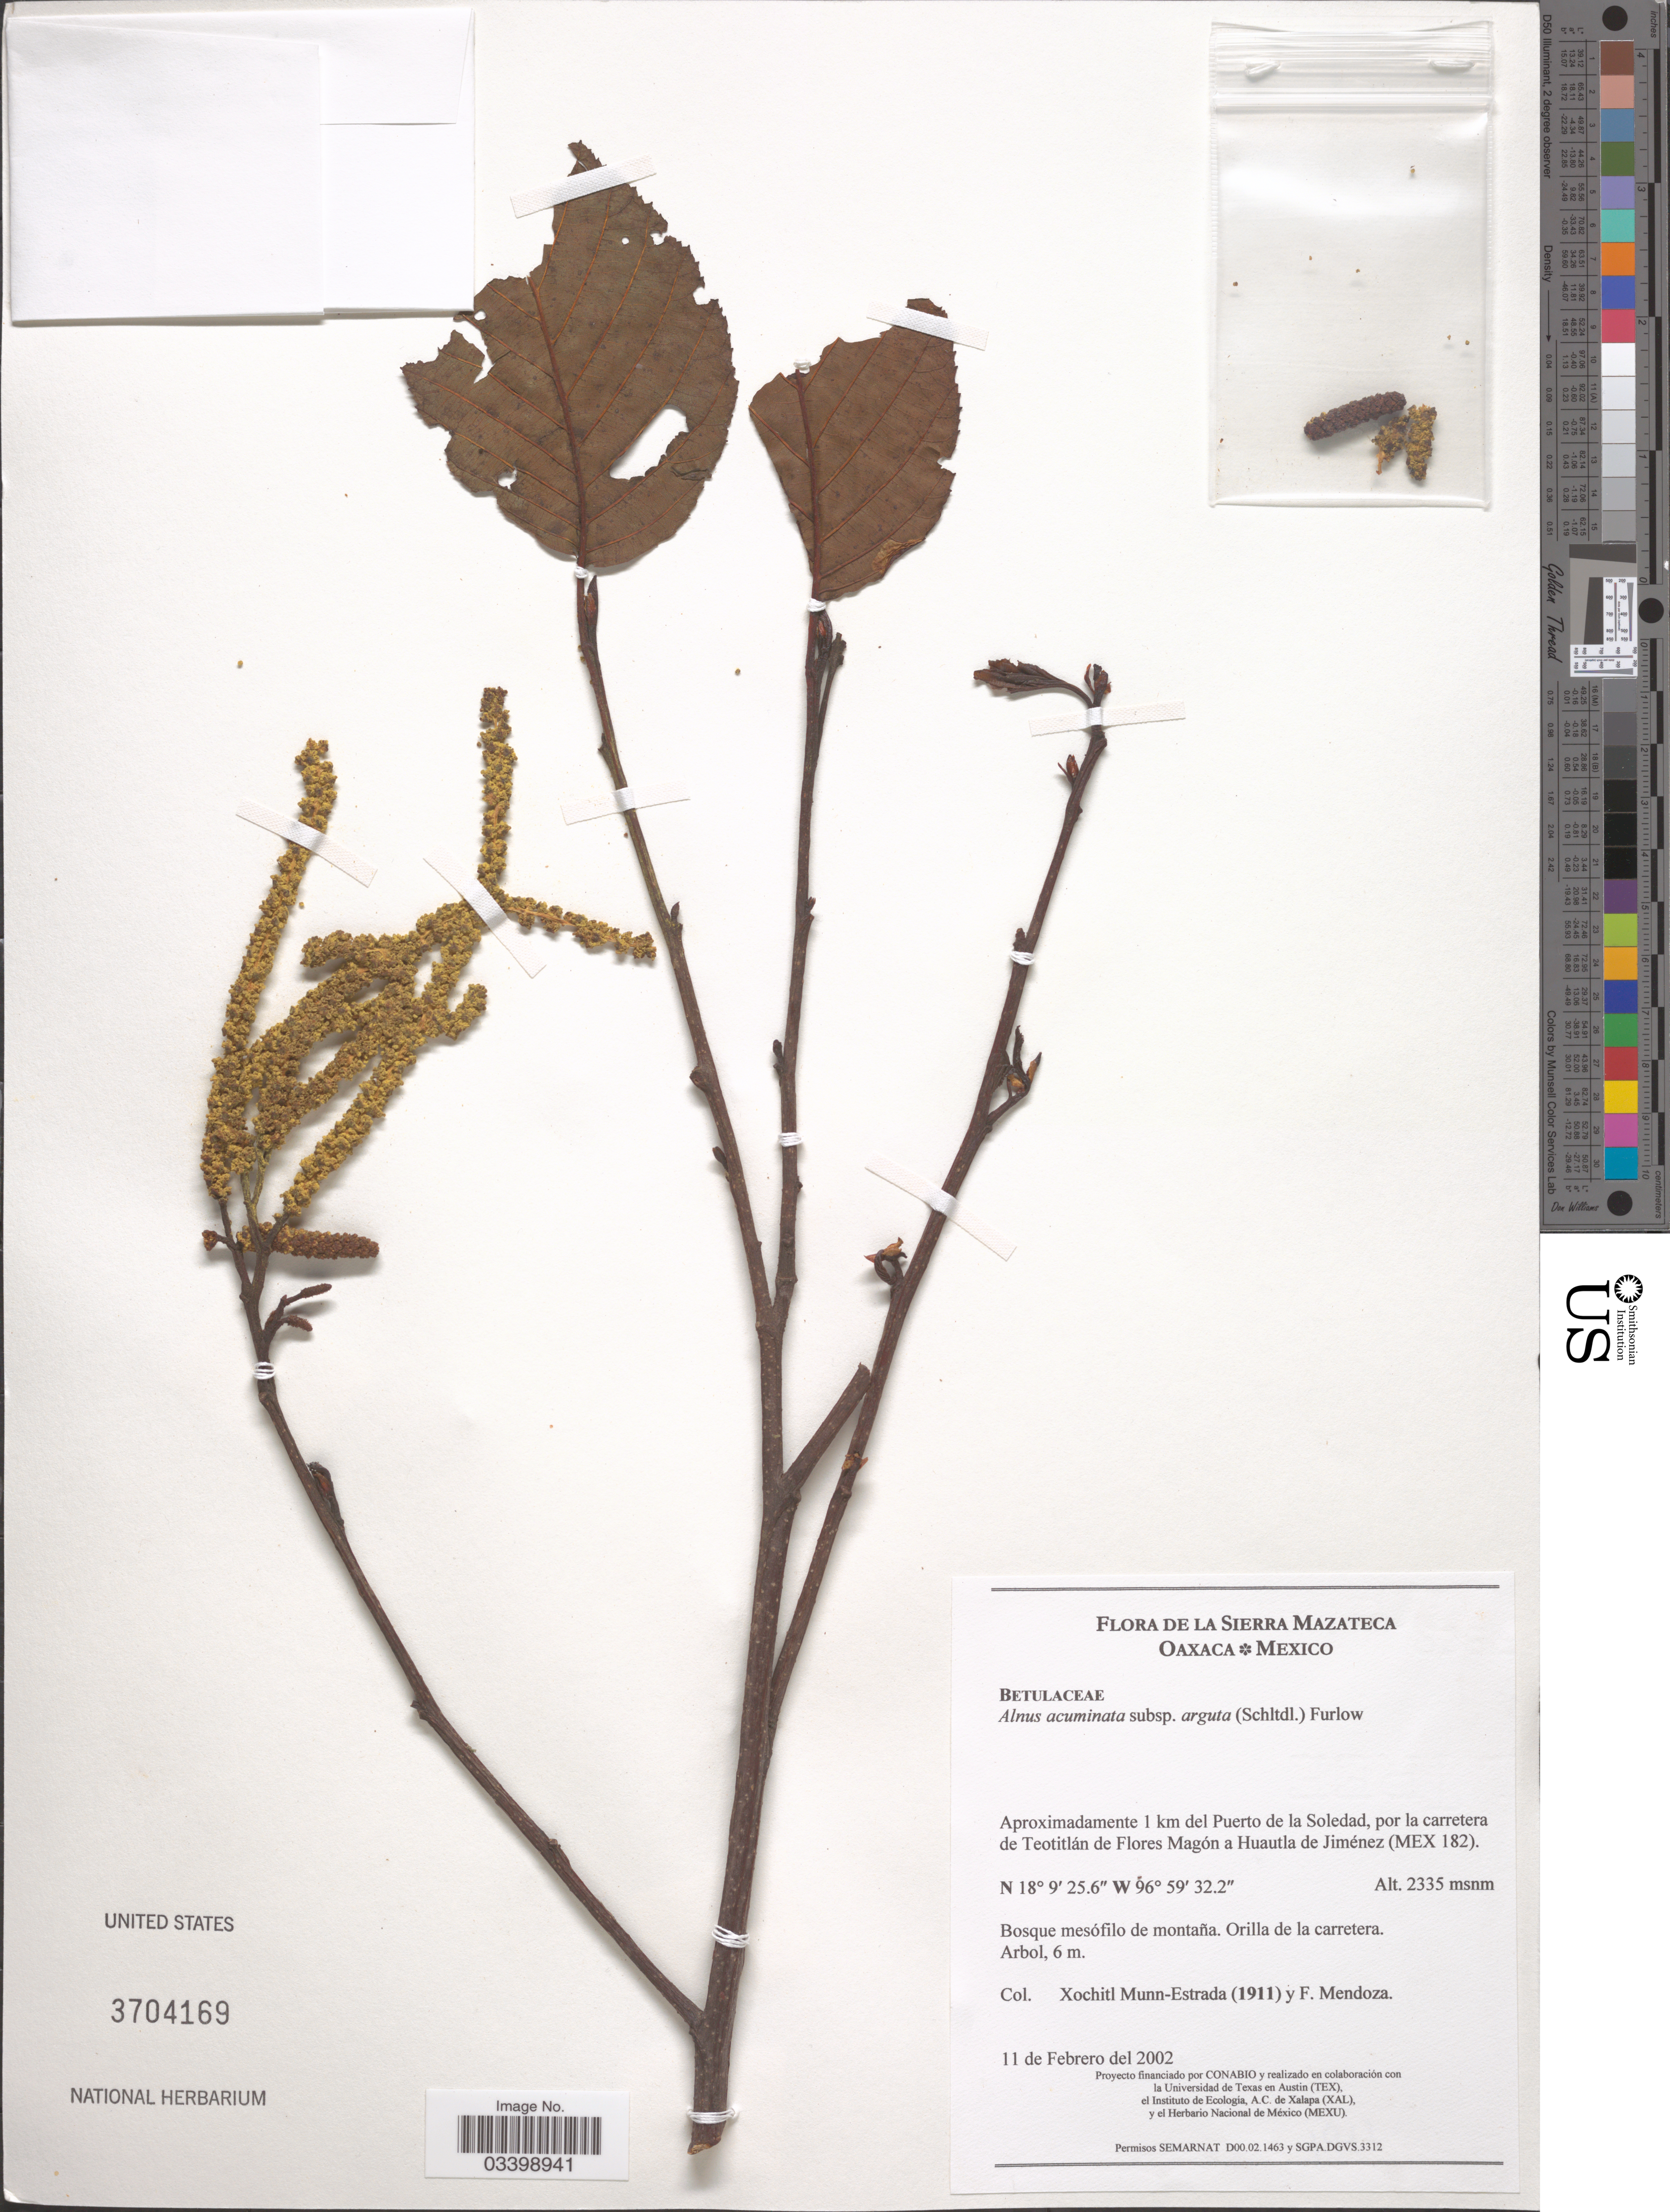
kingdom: Plantae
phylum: Tracheophyta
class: Magnoliopsida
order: Fagales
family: Betulaceae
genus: Alnus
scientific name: Alnus acuminata subsp. arguta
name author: (Schltdl.) Furlow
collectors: X. Munn-Estrada & F. Mendoza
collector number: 1911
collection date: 2002-02-11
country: Mexico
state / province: Oaxaca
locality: La Sierra Mazateca. Aproximadamente 1 km del Puerto de la Soledad, por la carretera de Teotitlán de Flores Magón a Huautla de Jiménez (MEX 182).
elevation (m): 2335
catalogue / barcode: US 3704169